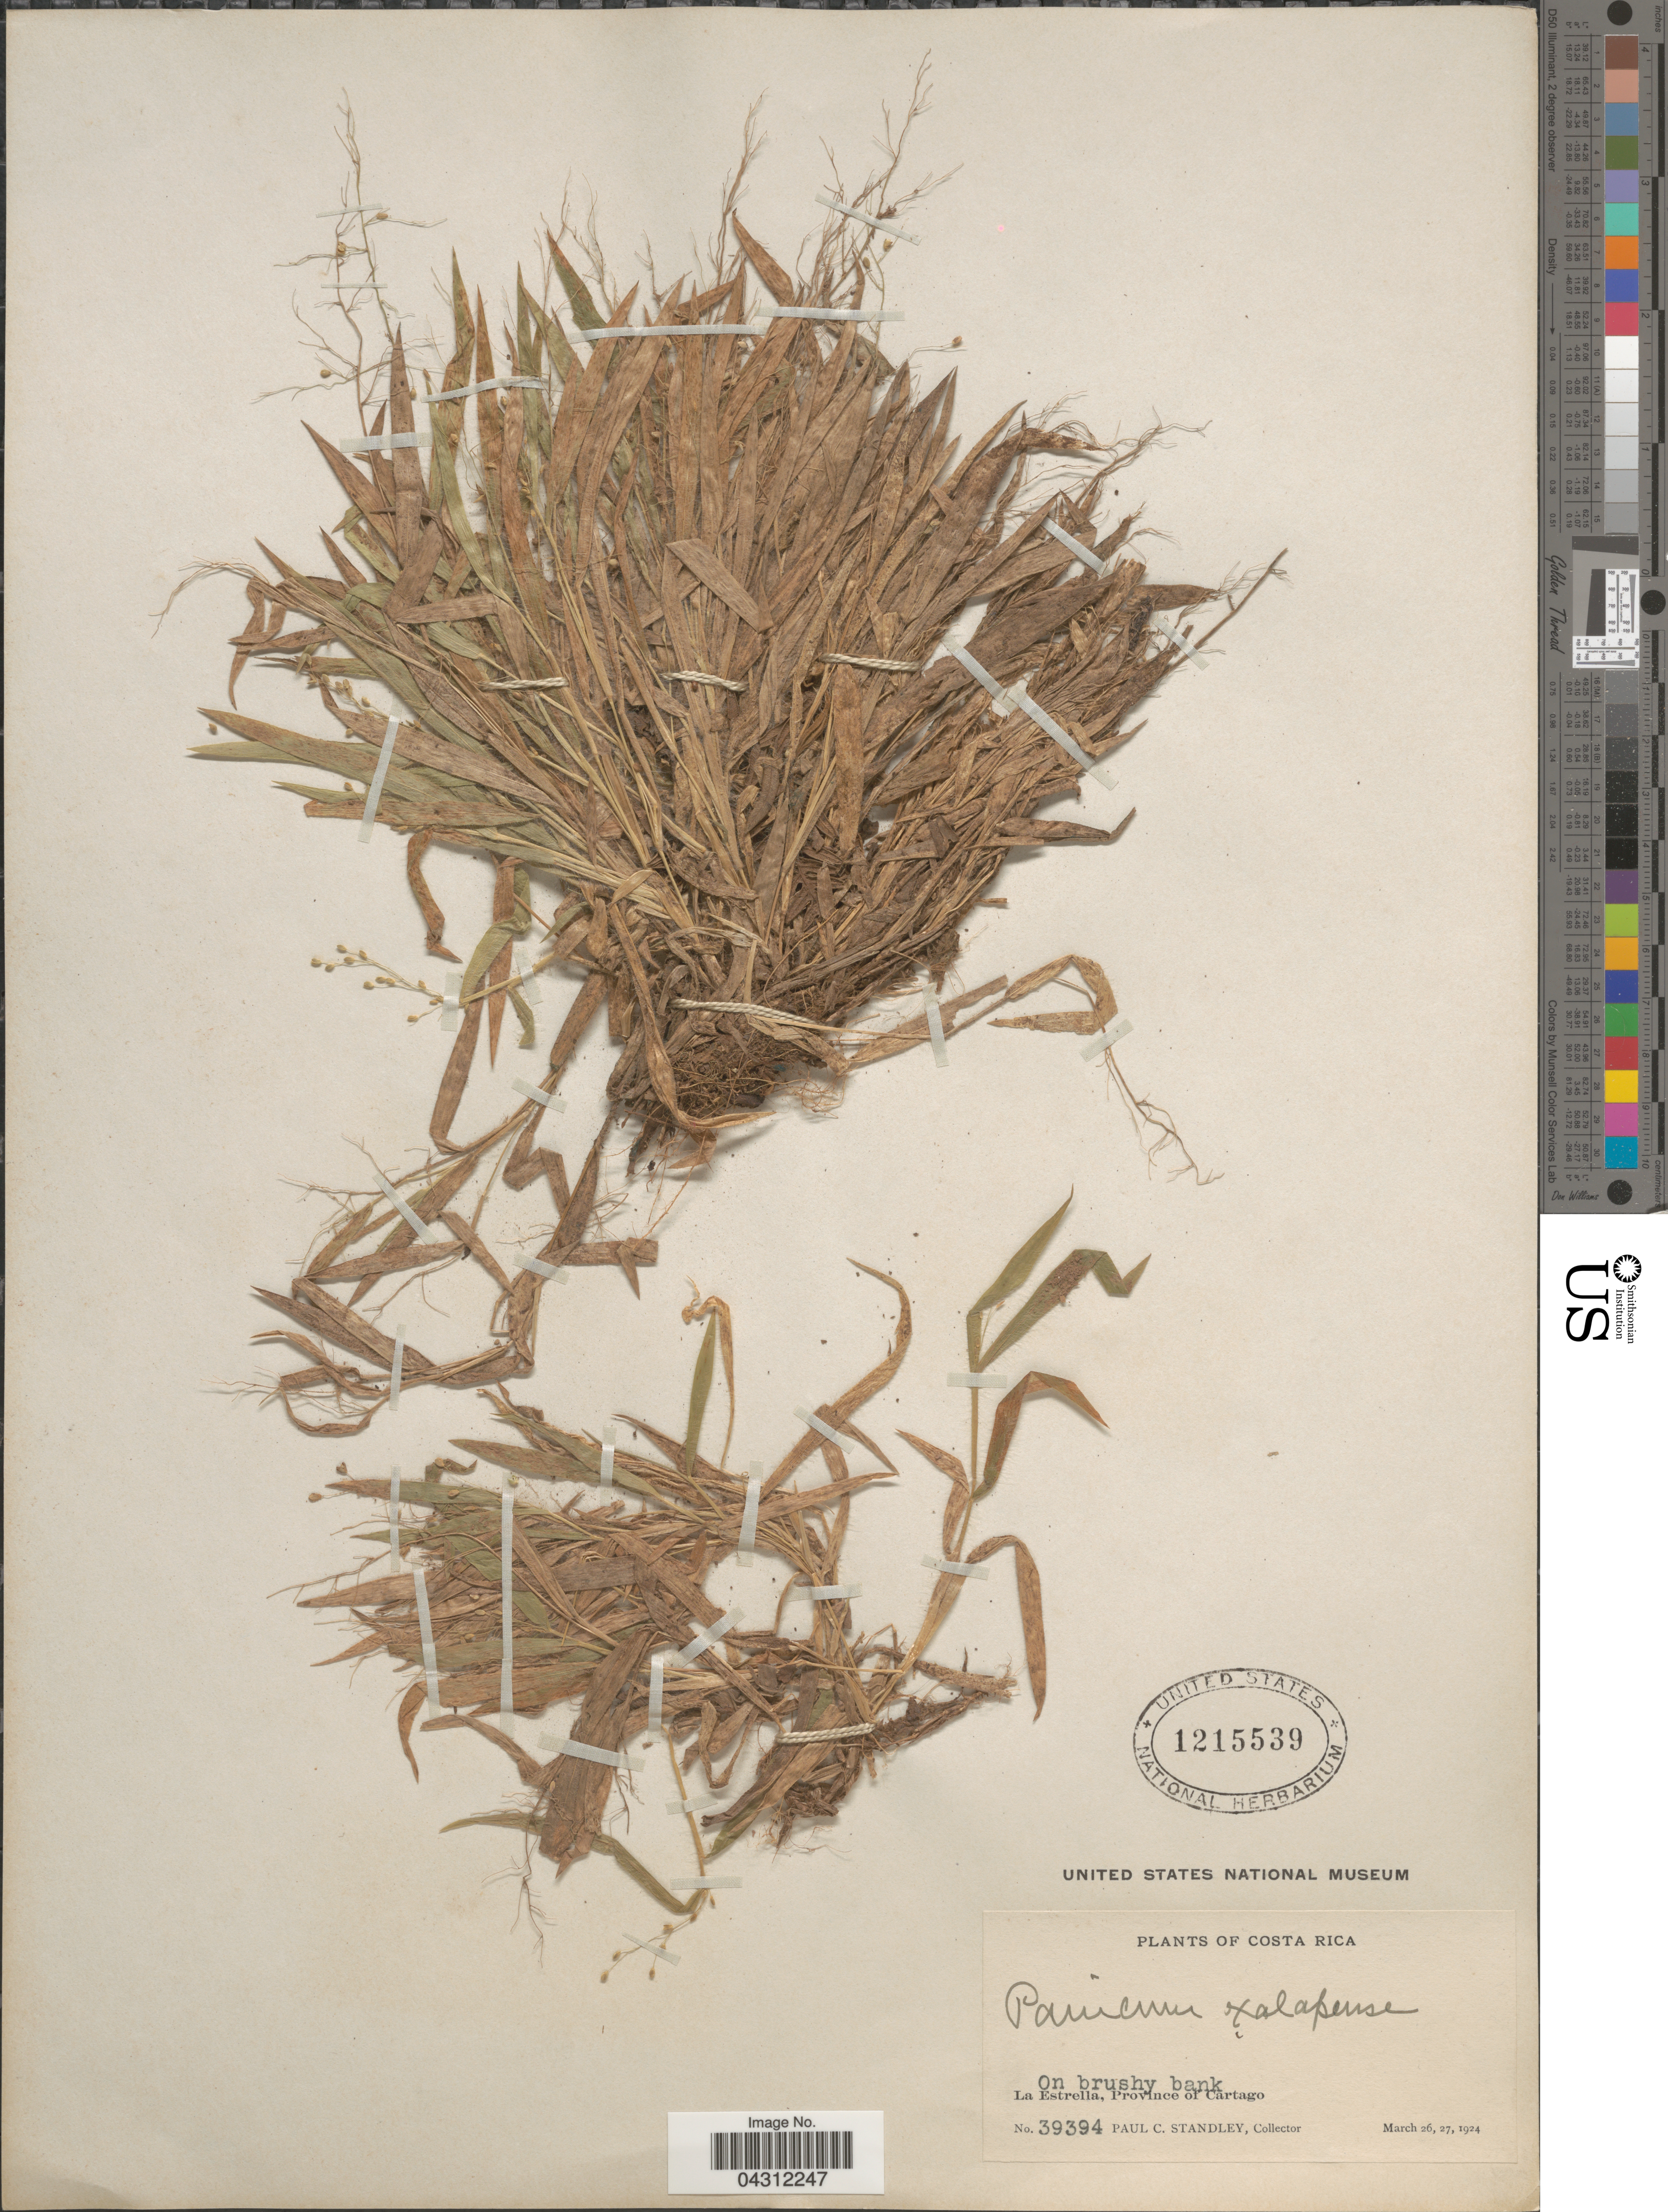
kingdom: Plantae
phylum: Tracheophyta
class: Liliopsida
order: Poales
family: Poaceae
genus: Dichanthelium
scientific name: Dichanthelium laxiflorum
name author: (Lam.) Gould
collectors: P. C. Standley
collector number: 39394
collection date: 1924-03-26/1924-03-27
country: Costa Rica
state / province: Cartago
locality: On brushy bank. La Estrella.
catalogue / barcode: US 1215539